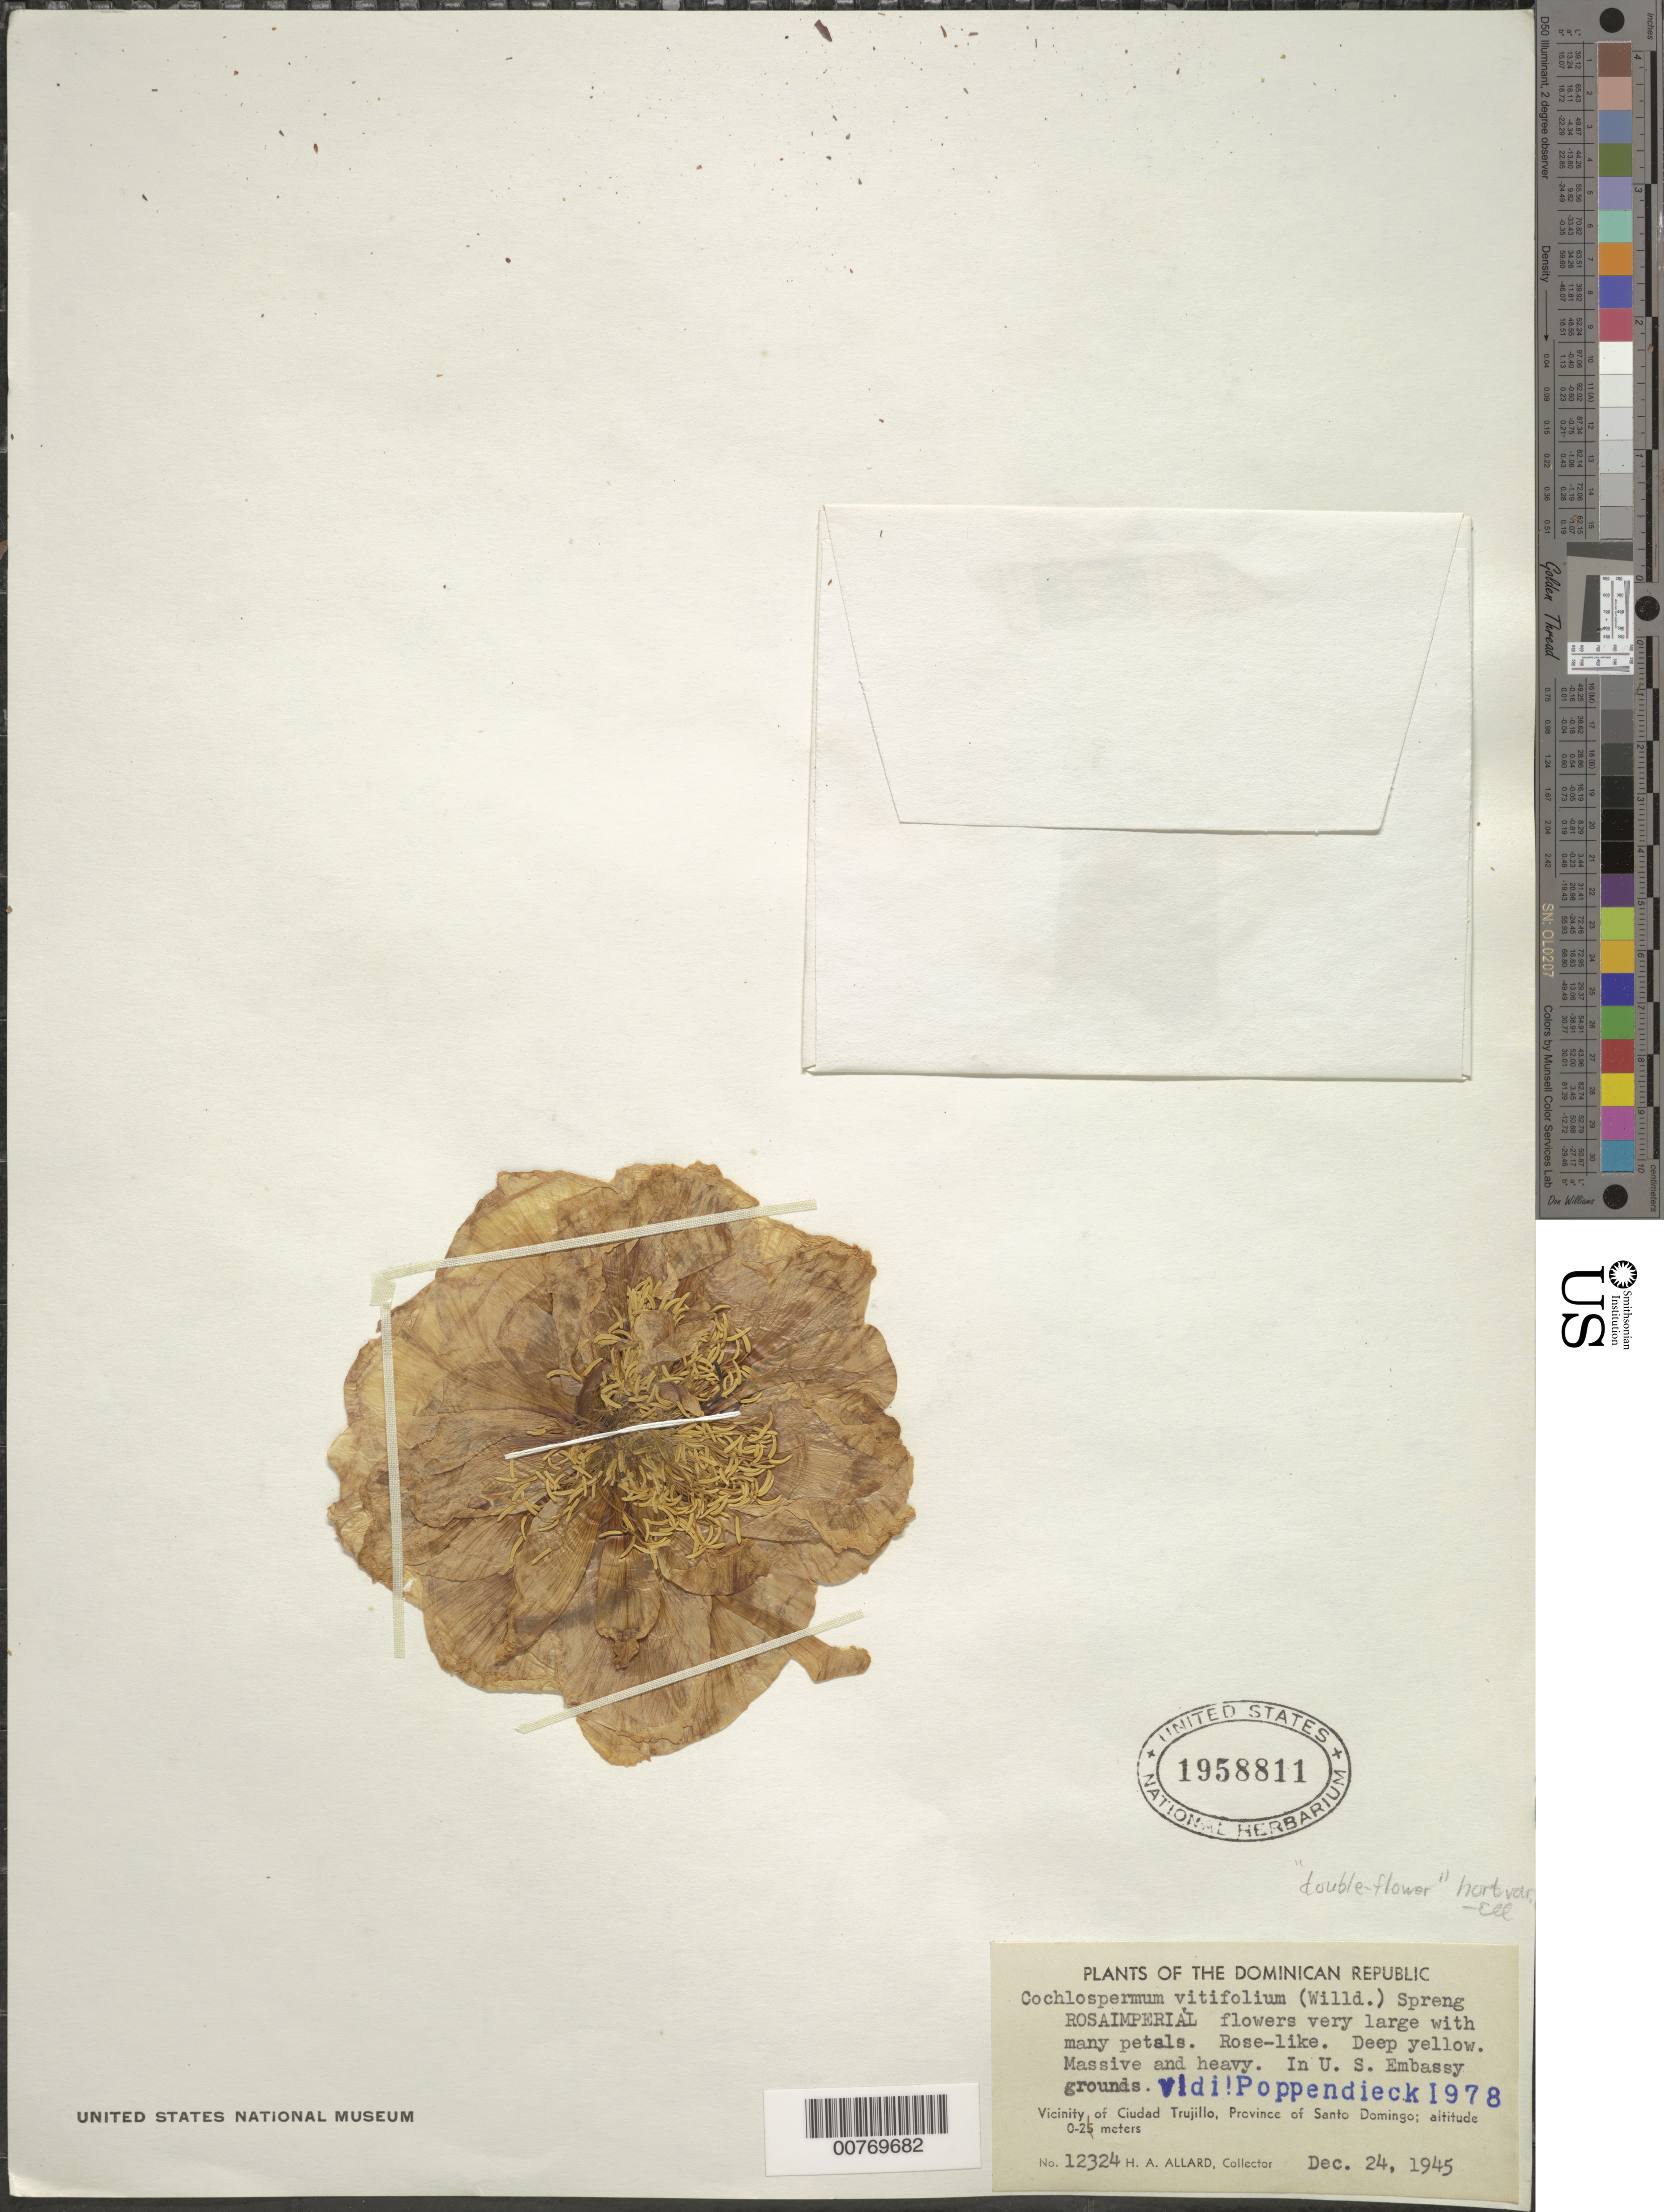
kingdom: Plantae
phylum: Tracheophyta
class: Magnoliopsida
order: Malvales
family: Cochlospermaceae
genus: Cochlospermum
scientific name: Cochlospermum vitifolium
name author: (Willd.) Spreng.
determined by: Poppendieck, H.-H., (HBG), Institut fur Allgemeine Botanik und Botanischer Garten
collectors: H. A. Allard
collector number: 12324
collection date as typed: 24 Dec 1945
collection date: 1945-12-24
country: Dominican Republic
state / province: Santo Domingo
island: Hispaniola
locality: Vicinity of Ciudad Trujillo.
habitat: U.S. Embassy grounds.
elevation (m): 0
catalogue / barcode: US 1958811